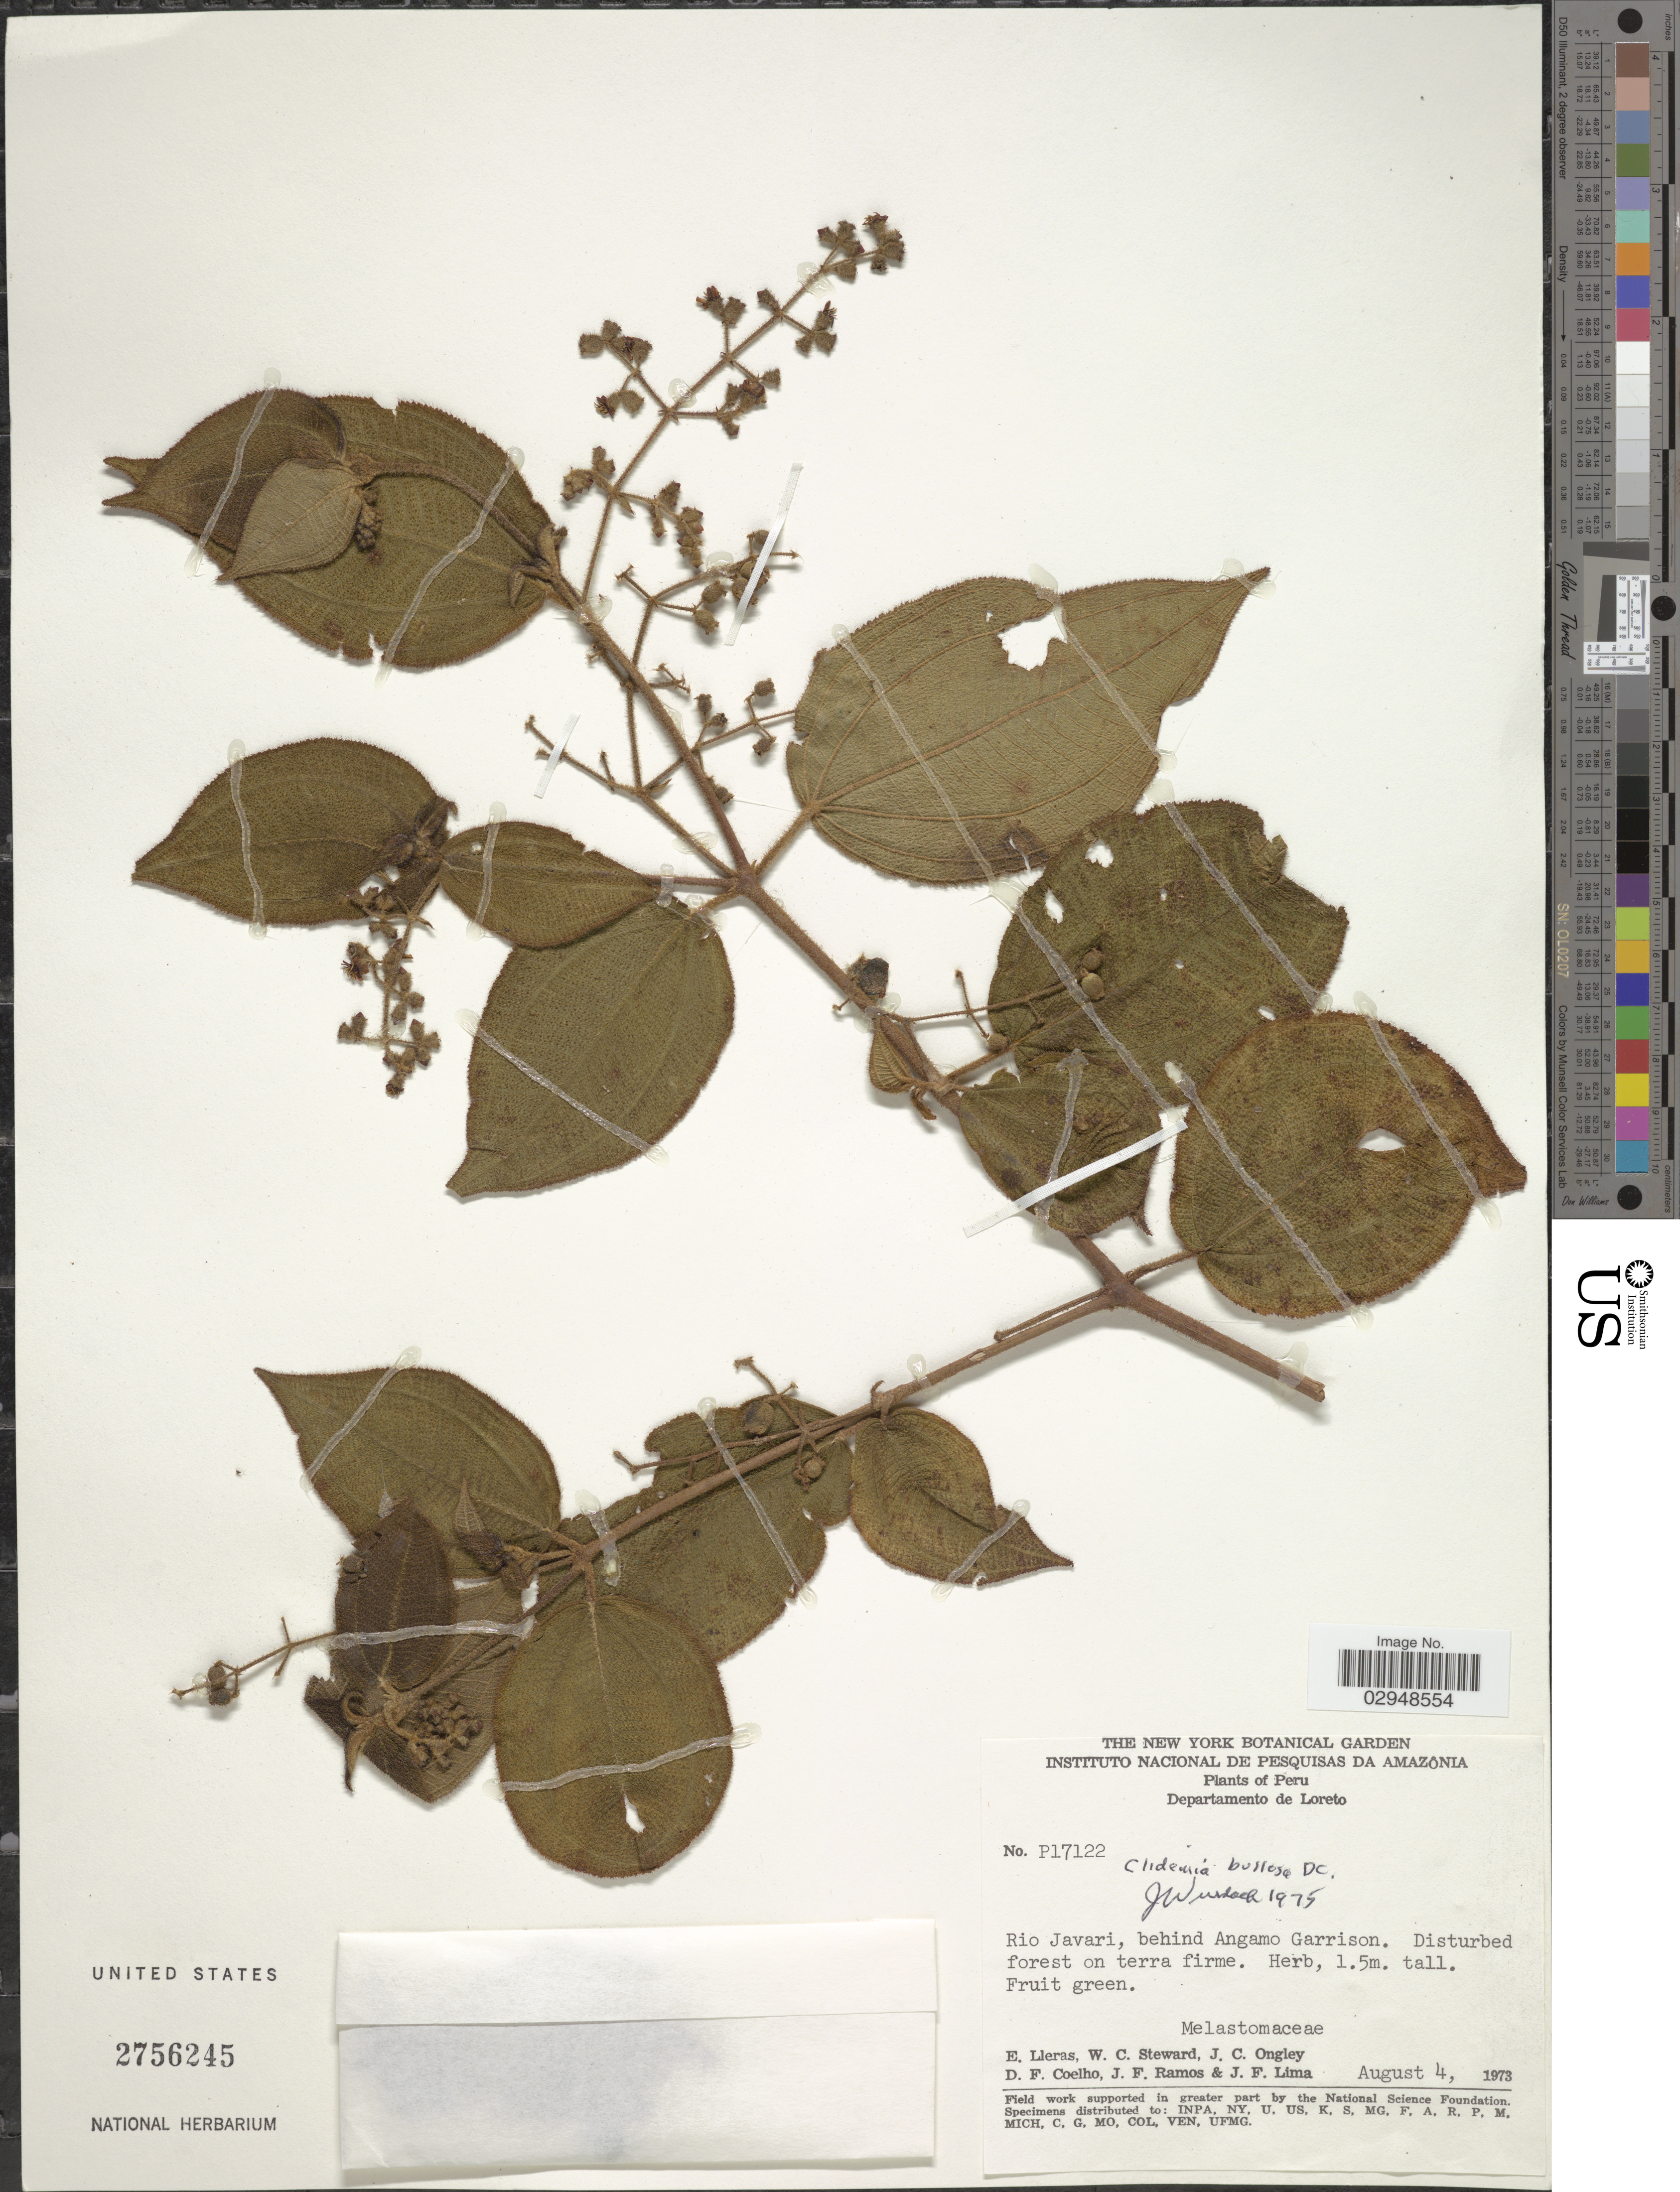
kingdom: Plantae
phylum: Tracheophyta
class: Magnoliopsida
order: Myrtales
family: Melastomataceae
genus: Clidemia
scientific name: Clidemia bullosa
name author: DC.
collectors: E. Lleras, W. C. Steward, J. C. Ongley, D. F. Coêlho & et al.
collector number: P17122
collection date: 1973-08-04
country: Peru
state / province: Loreto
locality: Departamento de Loreto. Rio Javari, behind Angamo Garrison.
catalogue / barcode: US 2756245